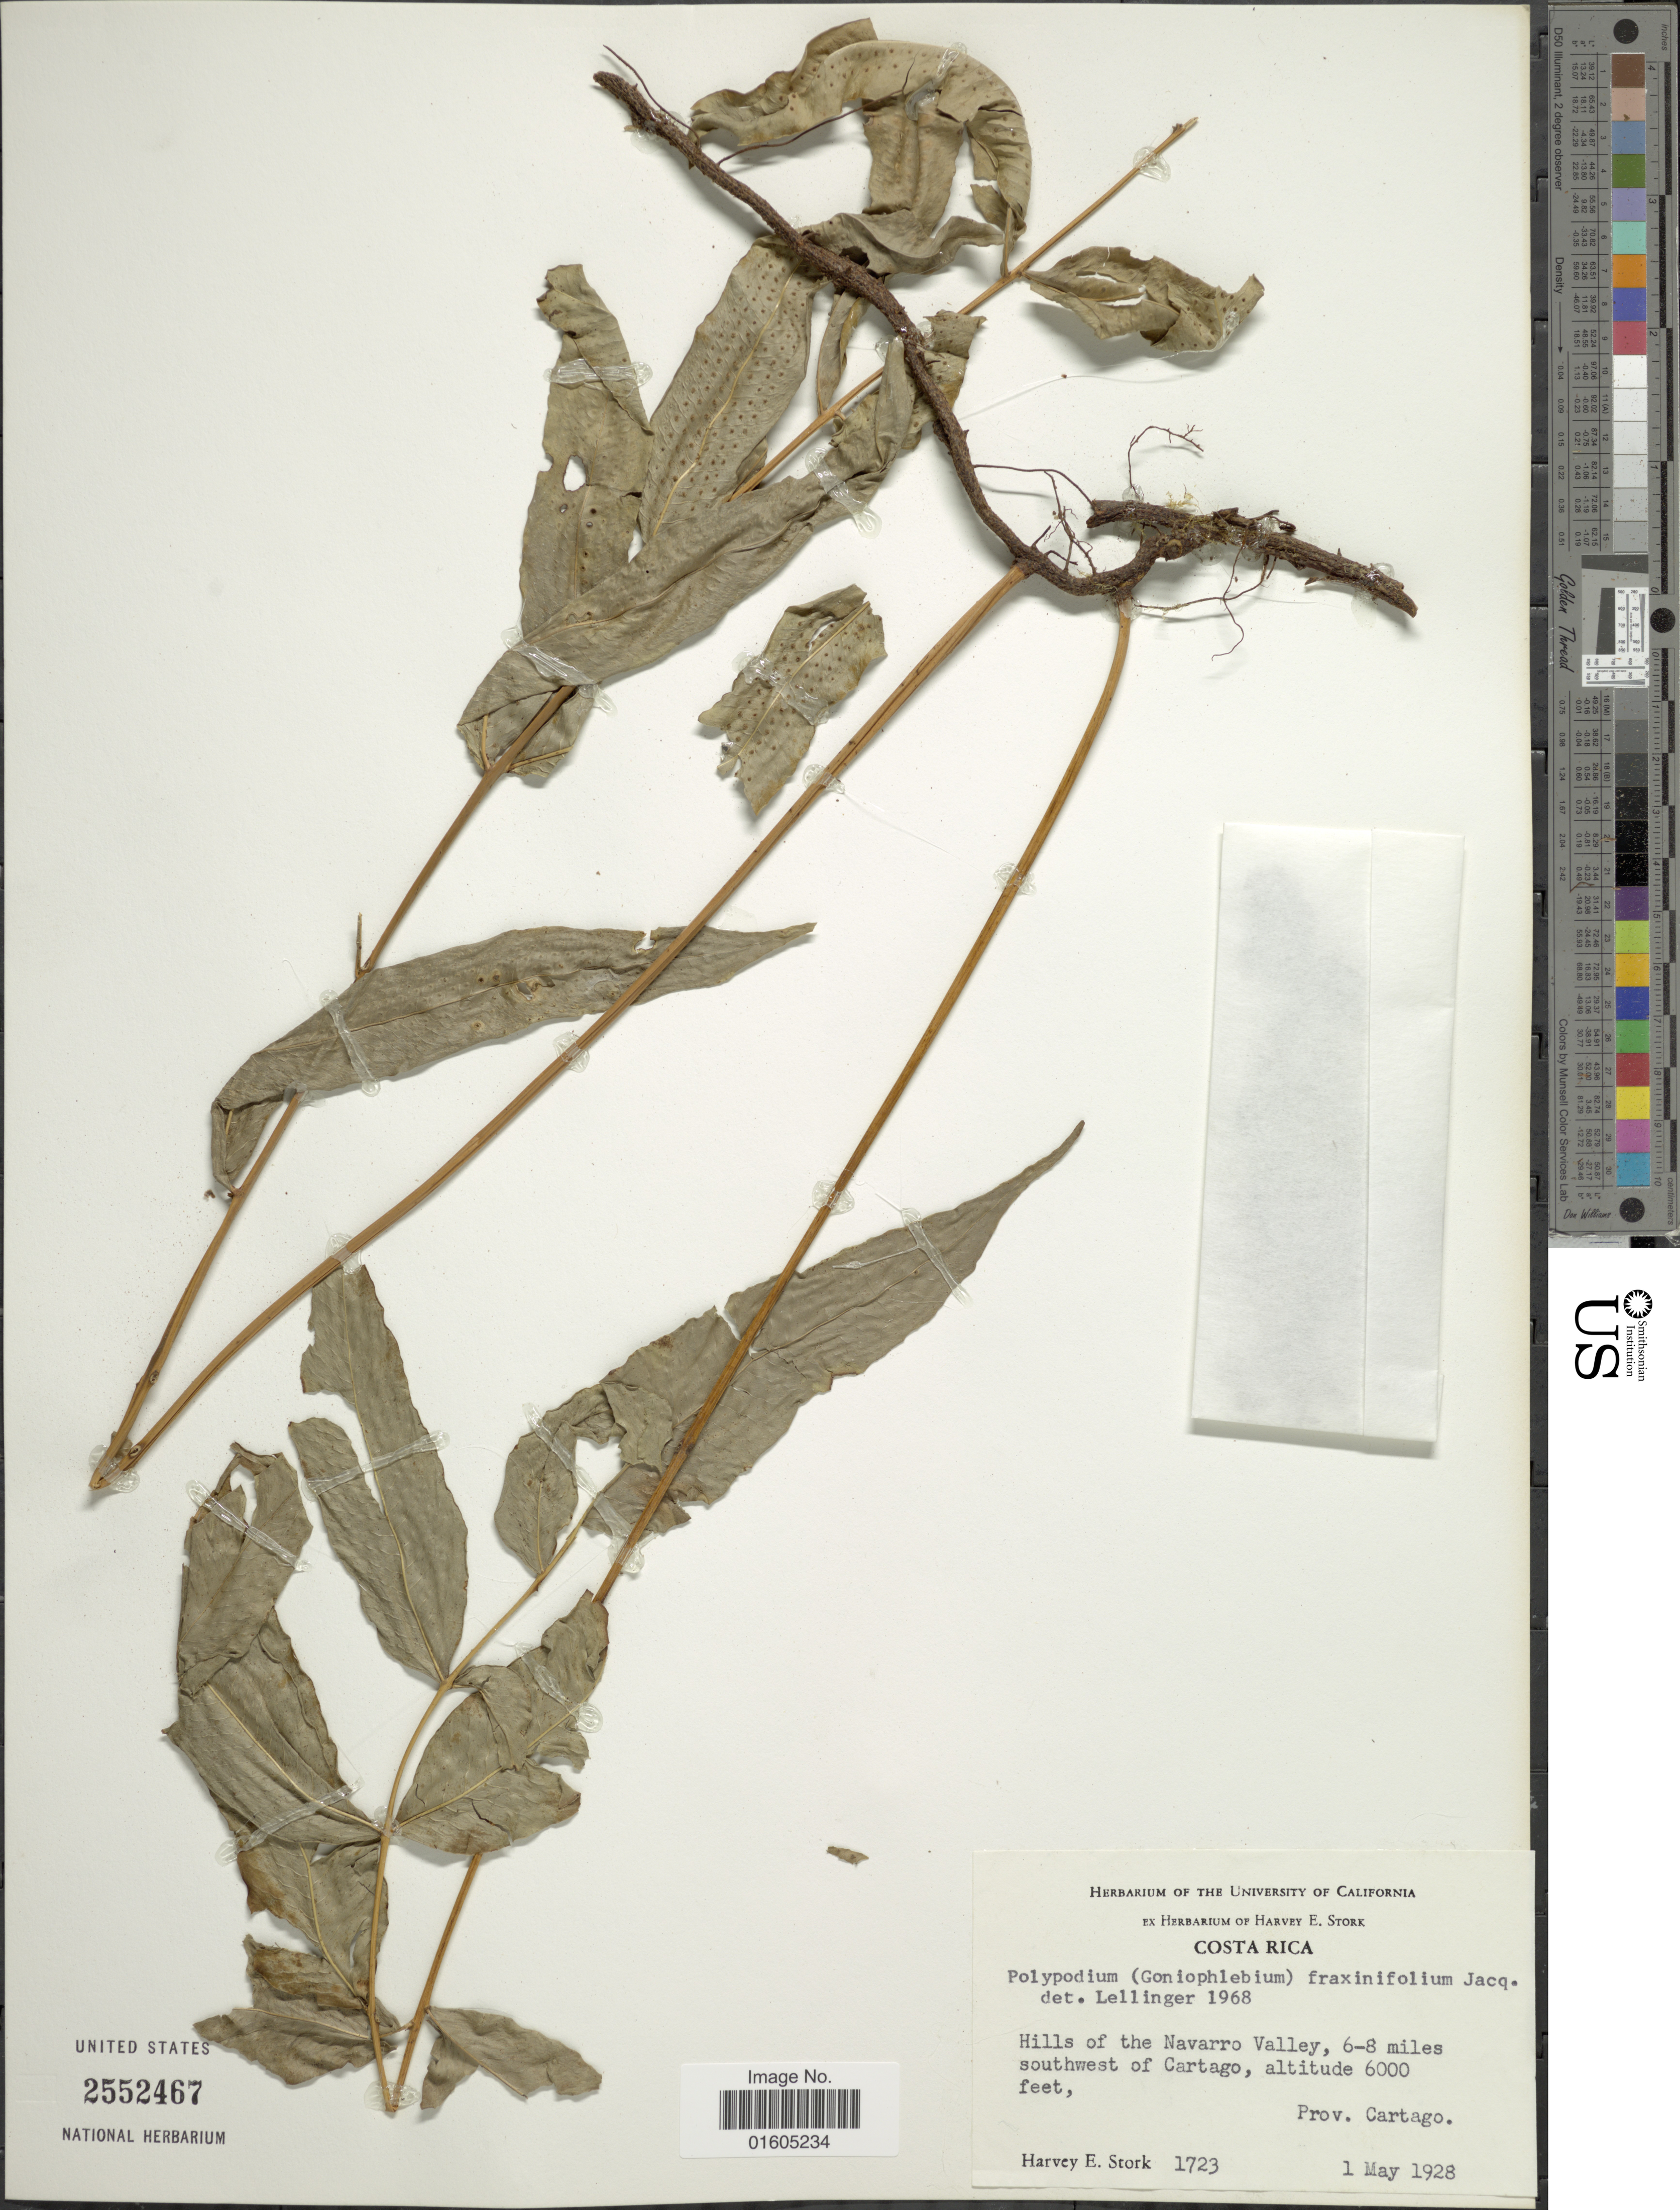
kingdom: Plantae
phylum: Tracheophyta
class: Polypodiopsida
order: Polypodiales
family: Polypodiaceae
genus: Serpocaulon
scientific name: Serpocaulon fraxinifolium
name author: (Jacq.) A.R. Sm.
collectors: H. E. Stork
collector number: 1723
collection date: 1928-05-01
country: Costa Rica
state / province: Cartago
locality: Costa Rica. Hills of the Navarro Valley, 6-8 miles southwest of Cartago. Prov. Cartago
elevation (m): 1829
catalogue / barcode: US 2552467